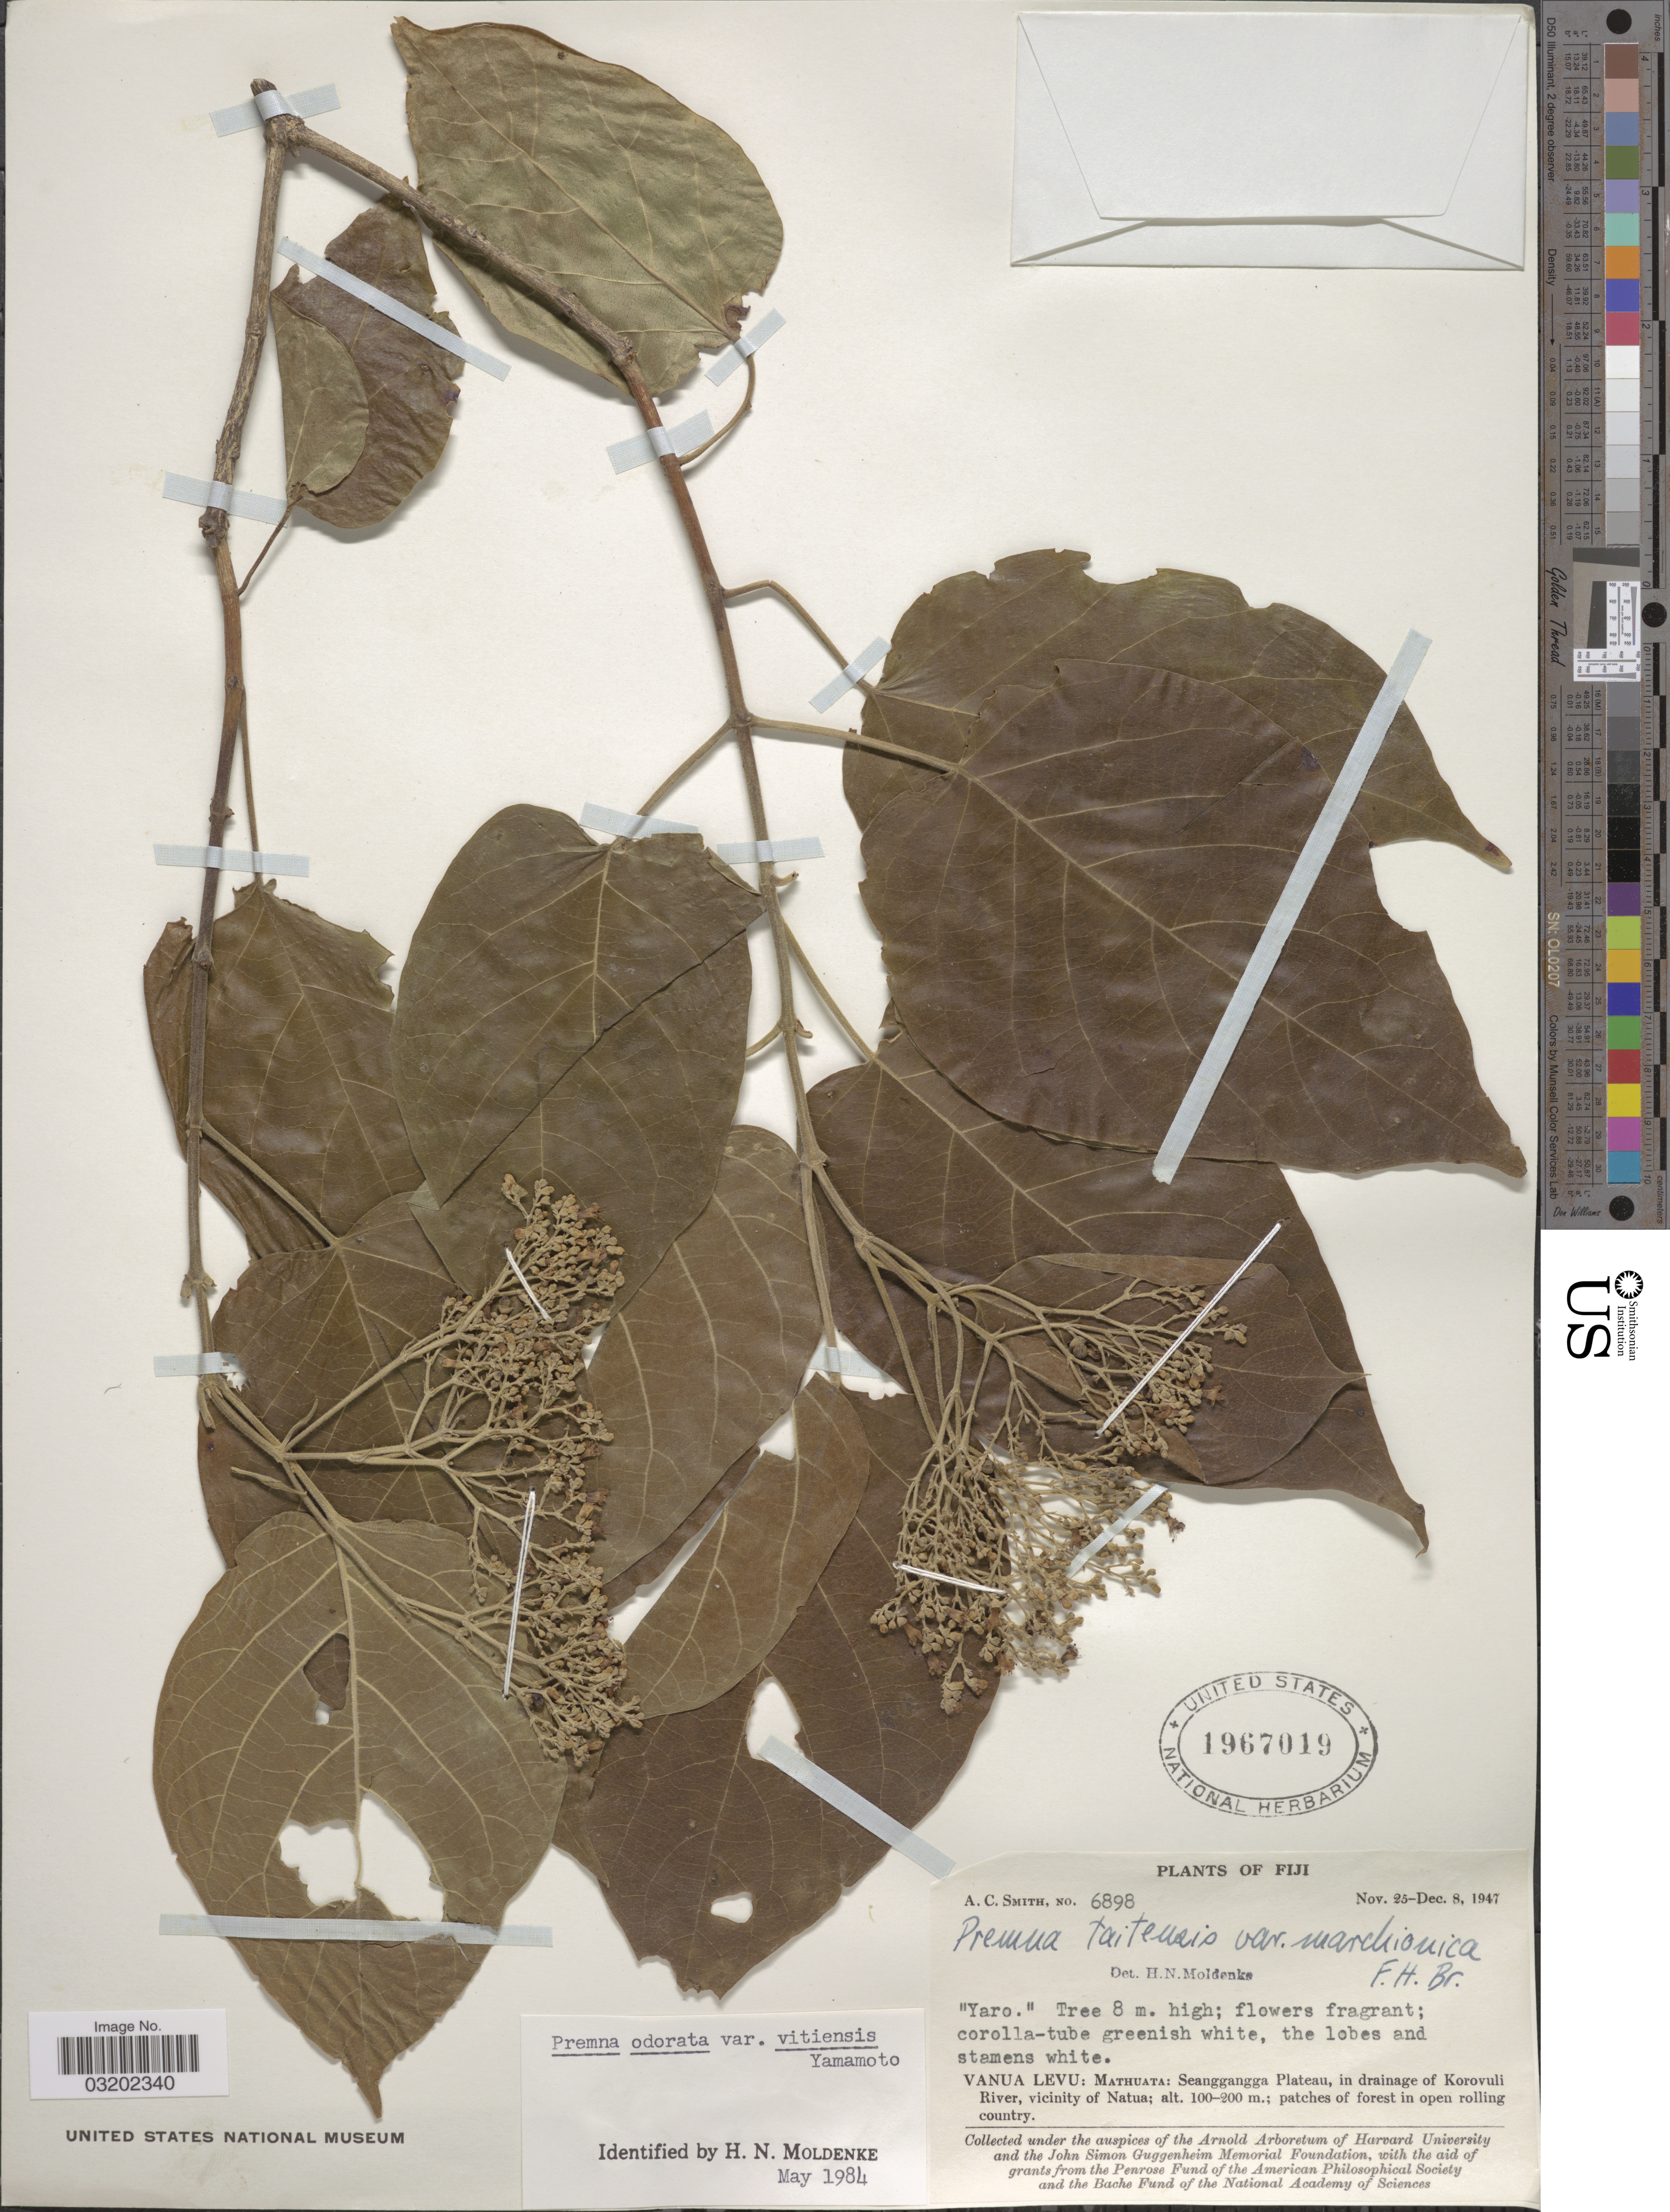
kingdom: Plantae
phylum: Tracheophyta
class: Magnoliopsida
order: Lamiales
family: Verbenaceae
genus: Stachytarpheta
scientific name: Stachytarpheta urticifolia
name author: Sims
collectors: A. C. Smith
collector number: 6898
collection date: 1947-11-25/1947-12-08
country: Fiji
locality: Vanua Levu: Mathuata: Seanggangga Plateau, in drainage of Korovuli River, vicinity of Natua.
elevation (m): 100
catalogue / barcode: US 1967019